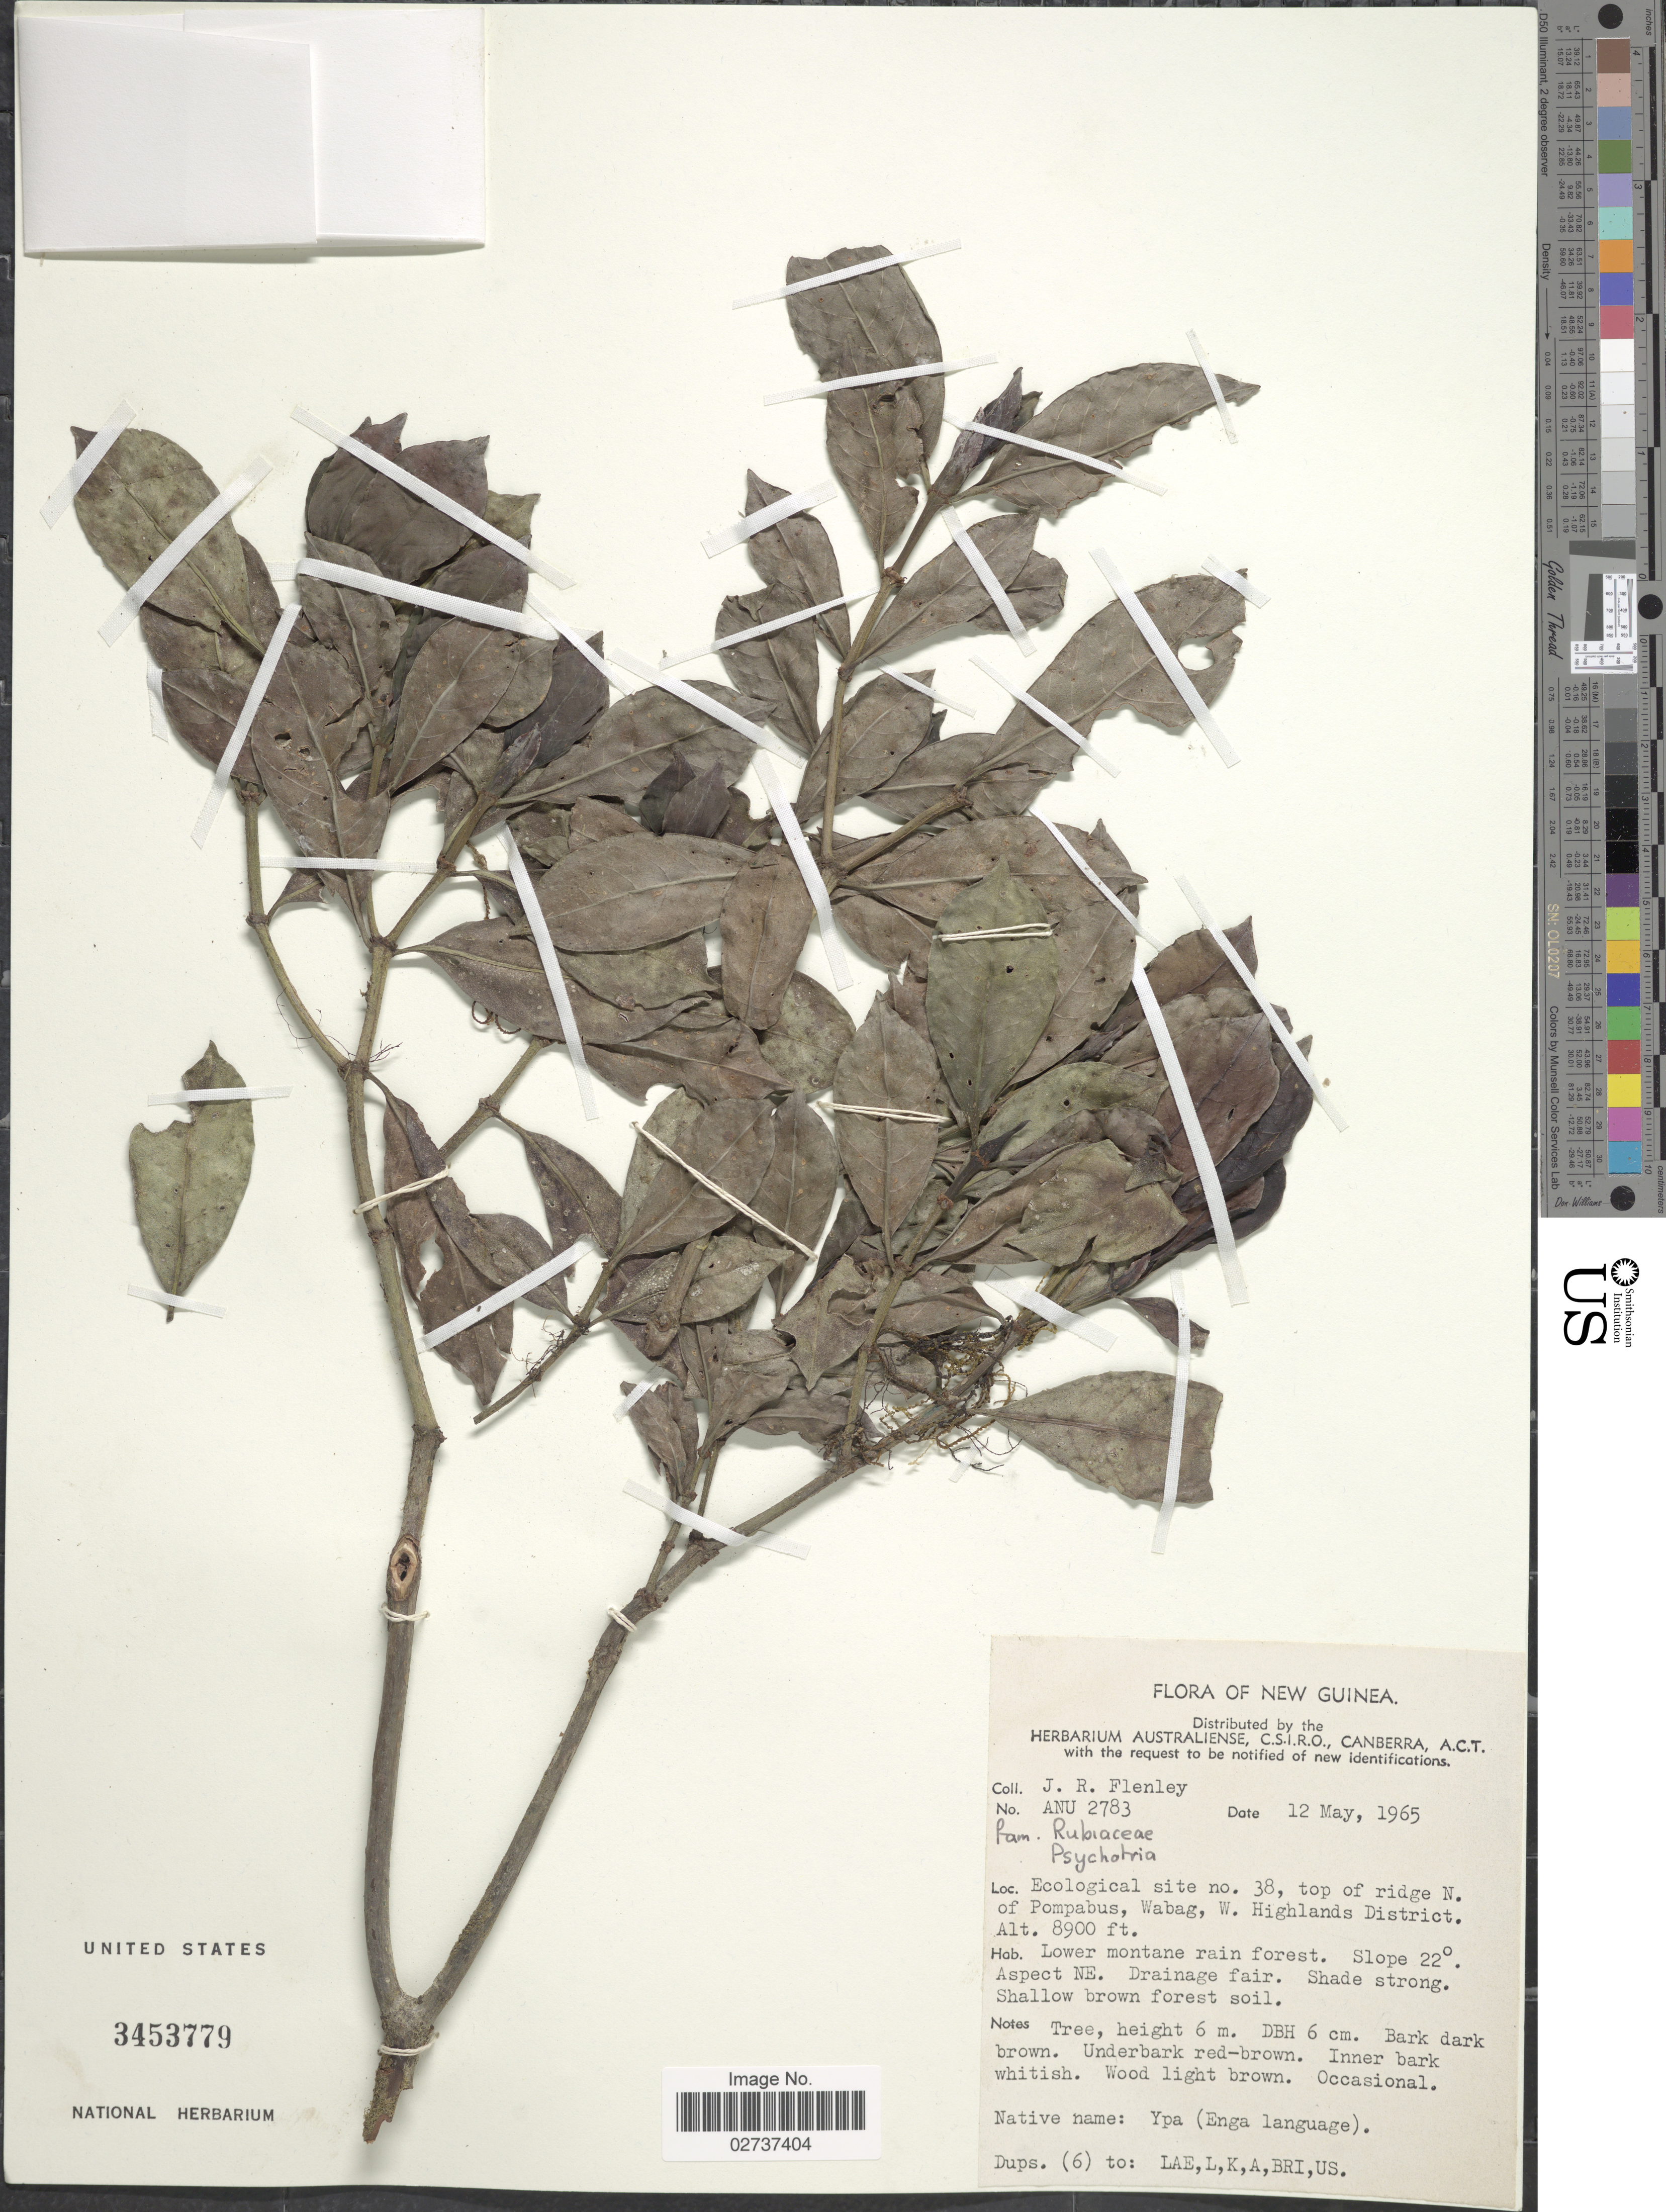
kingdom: Plantae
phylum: Tracheophyta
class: Magnoliopsida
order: Gentianales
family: Rubiaceae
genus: Psychotria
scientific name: Psychotria sp.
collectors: J. Flenley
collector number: ANU 2783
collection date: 1965-05-12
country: Papua New Guinea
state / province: Western Highlands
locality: New Guinea. Ecological site no. 38, top of ridge N. of Pompabus, Wabag, W. Highlands District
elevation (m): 2713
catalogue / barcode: US 3453779